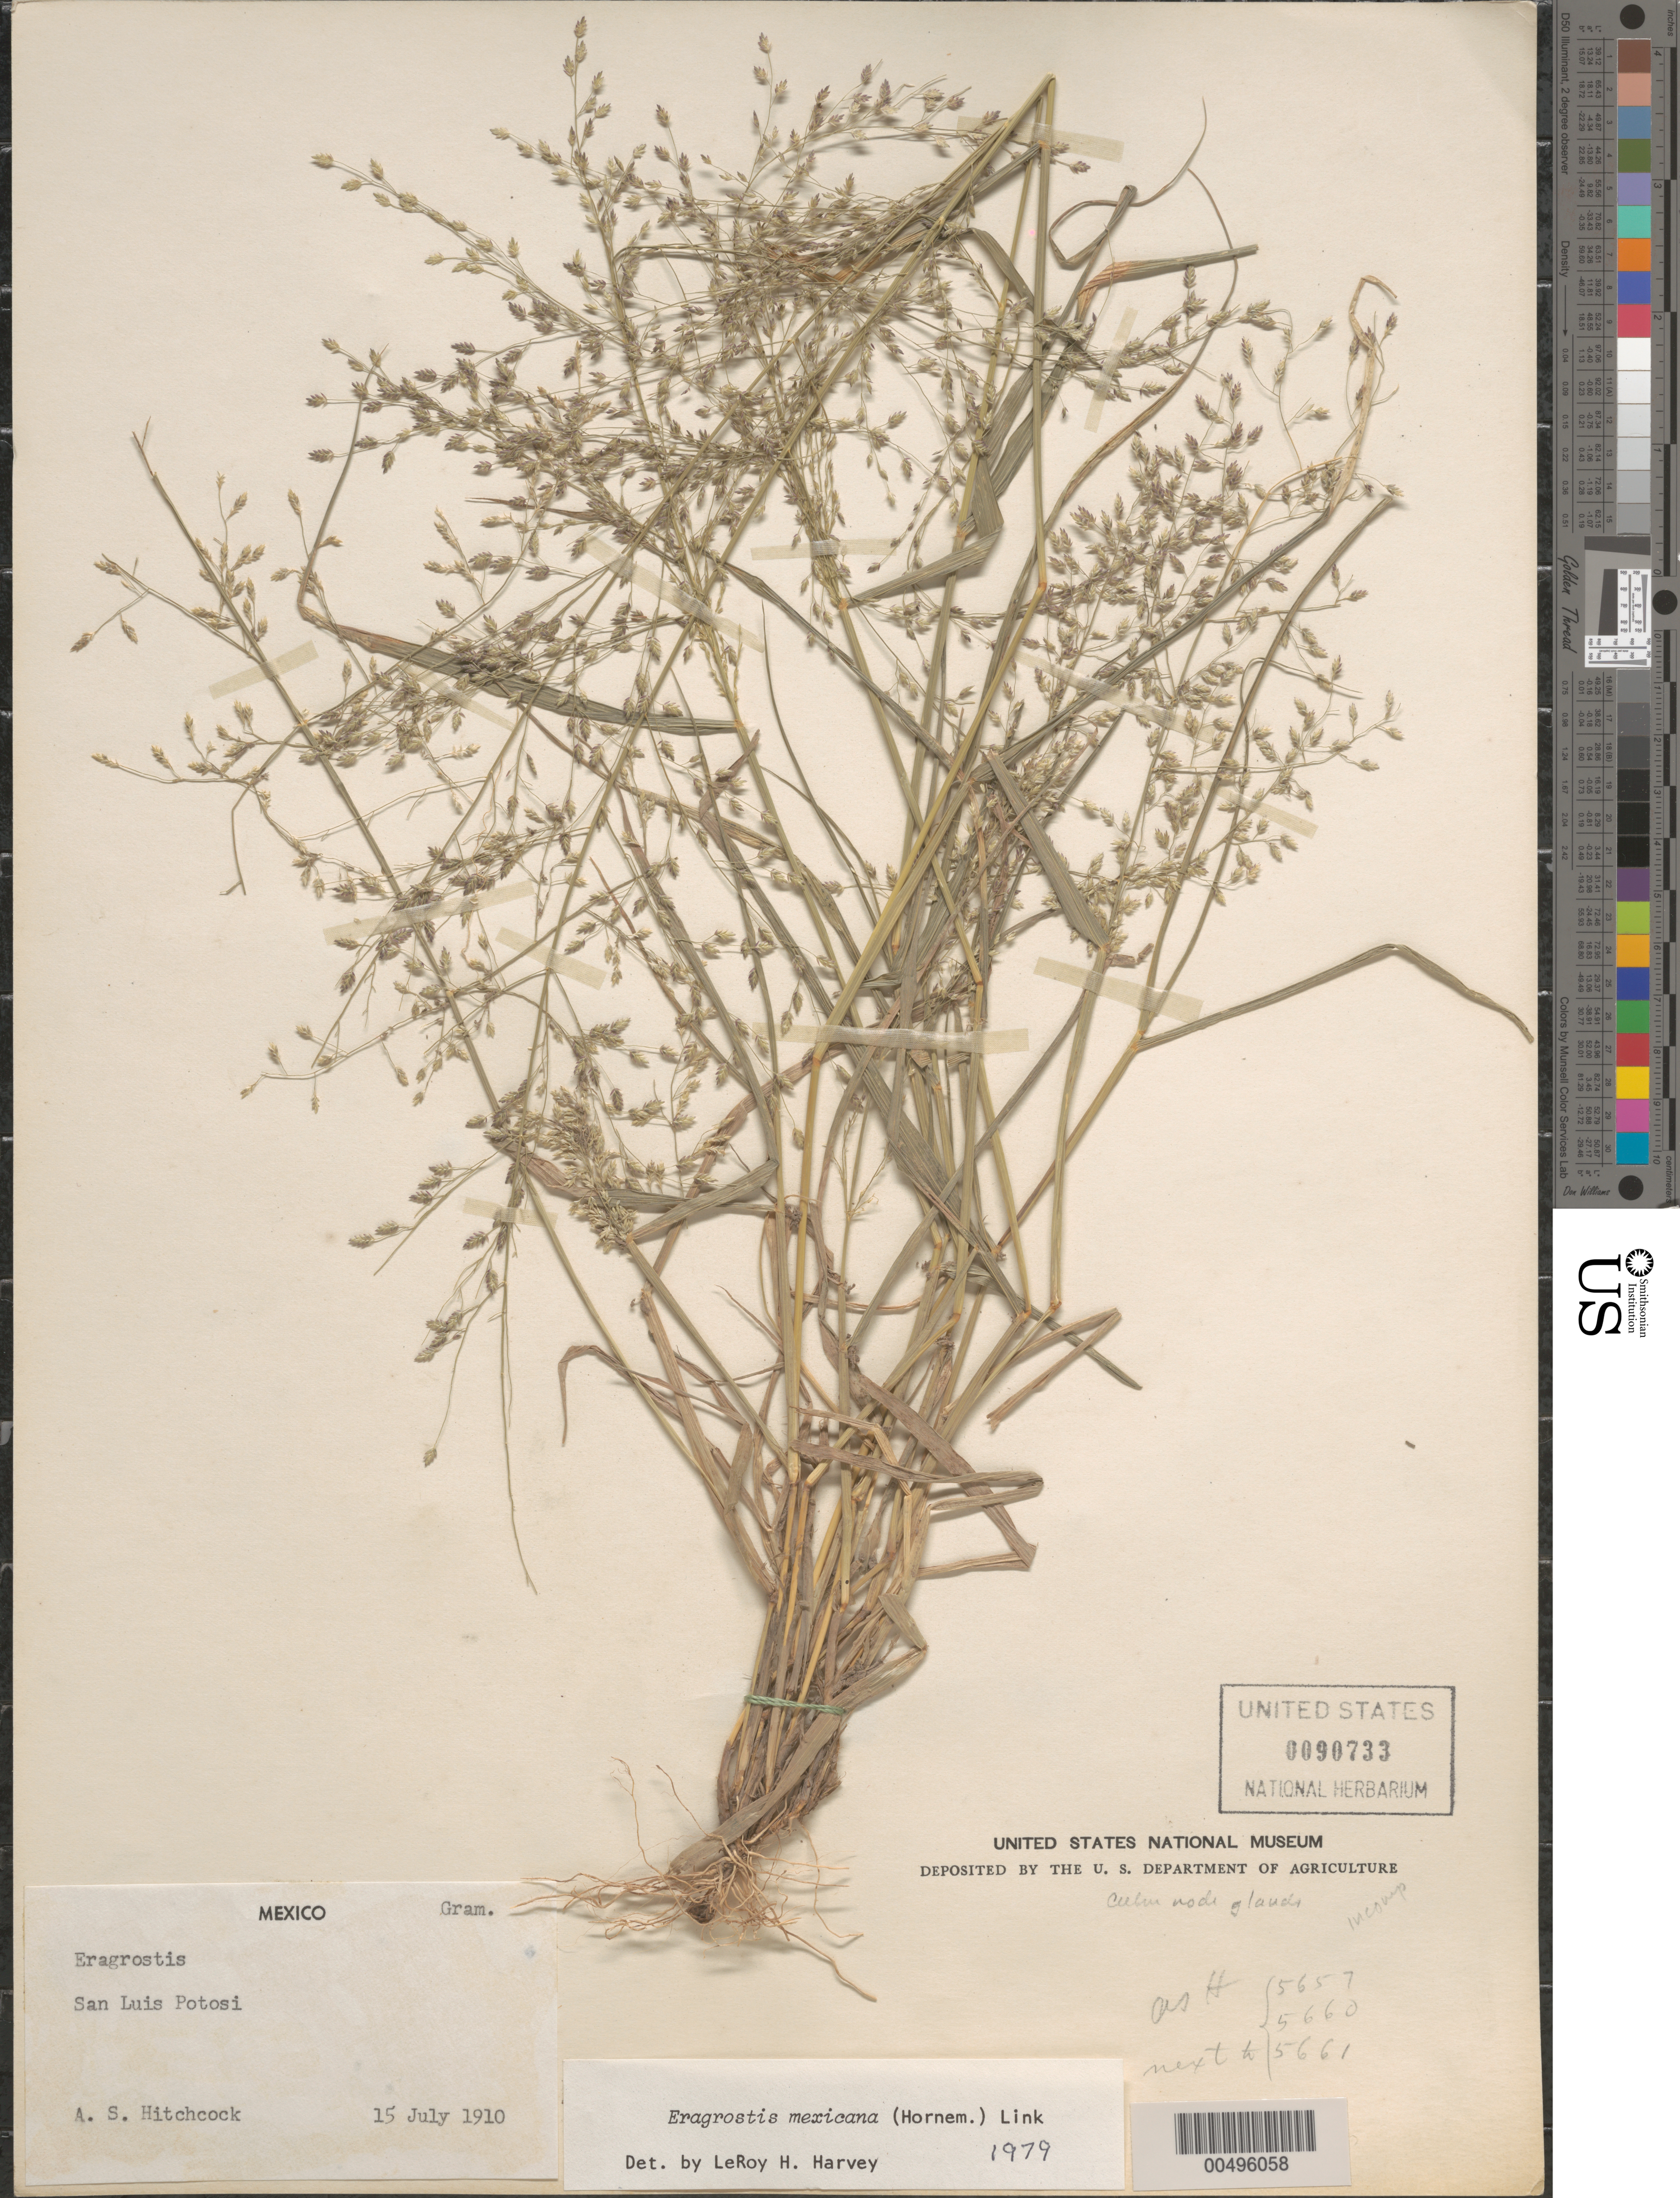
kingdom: Plantae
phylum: Tracheophyta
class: Liliopsida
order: Poales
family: Poaceae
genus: Eragrostis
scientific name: Eragrostis mexicana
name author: (Hornem.) Link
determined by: Harvey, L. H.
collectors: A. S. Hitchcock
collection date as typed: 15 Jul 1910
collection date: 1910-07-15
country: Mexico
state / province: San Luis Potosi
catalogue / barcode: US 90733